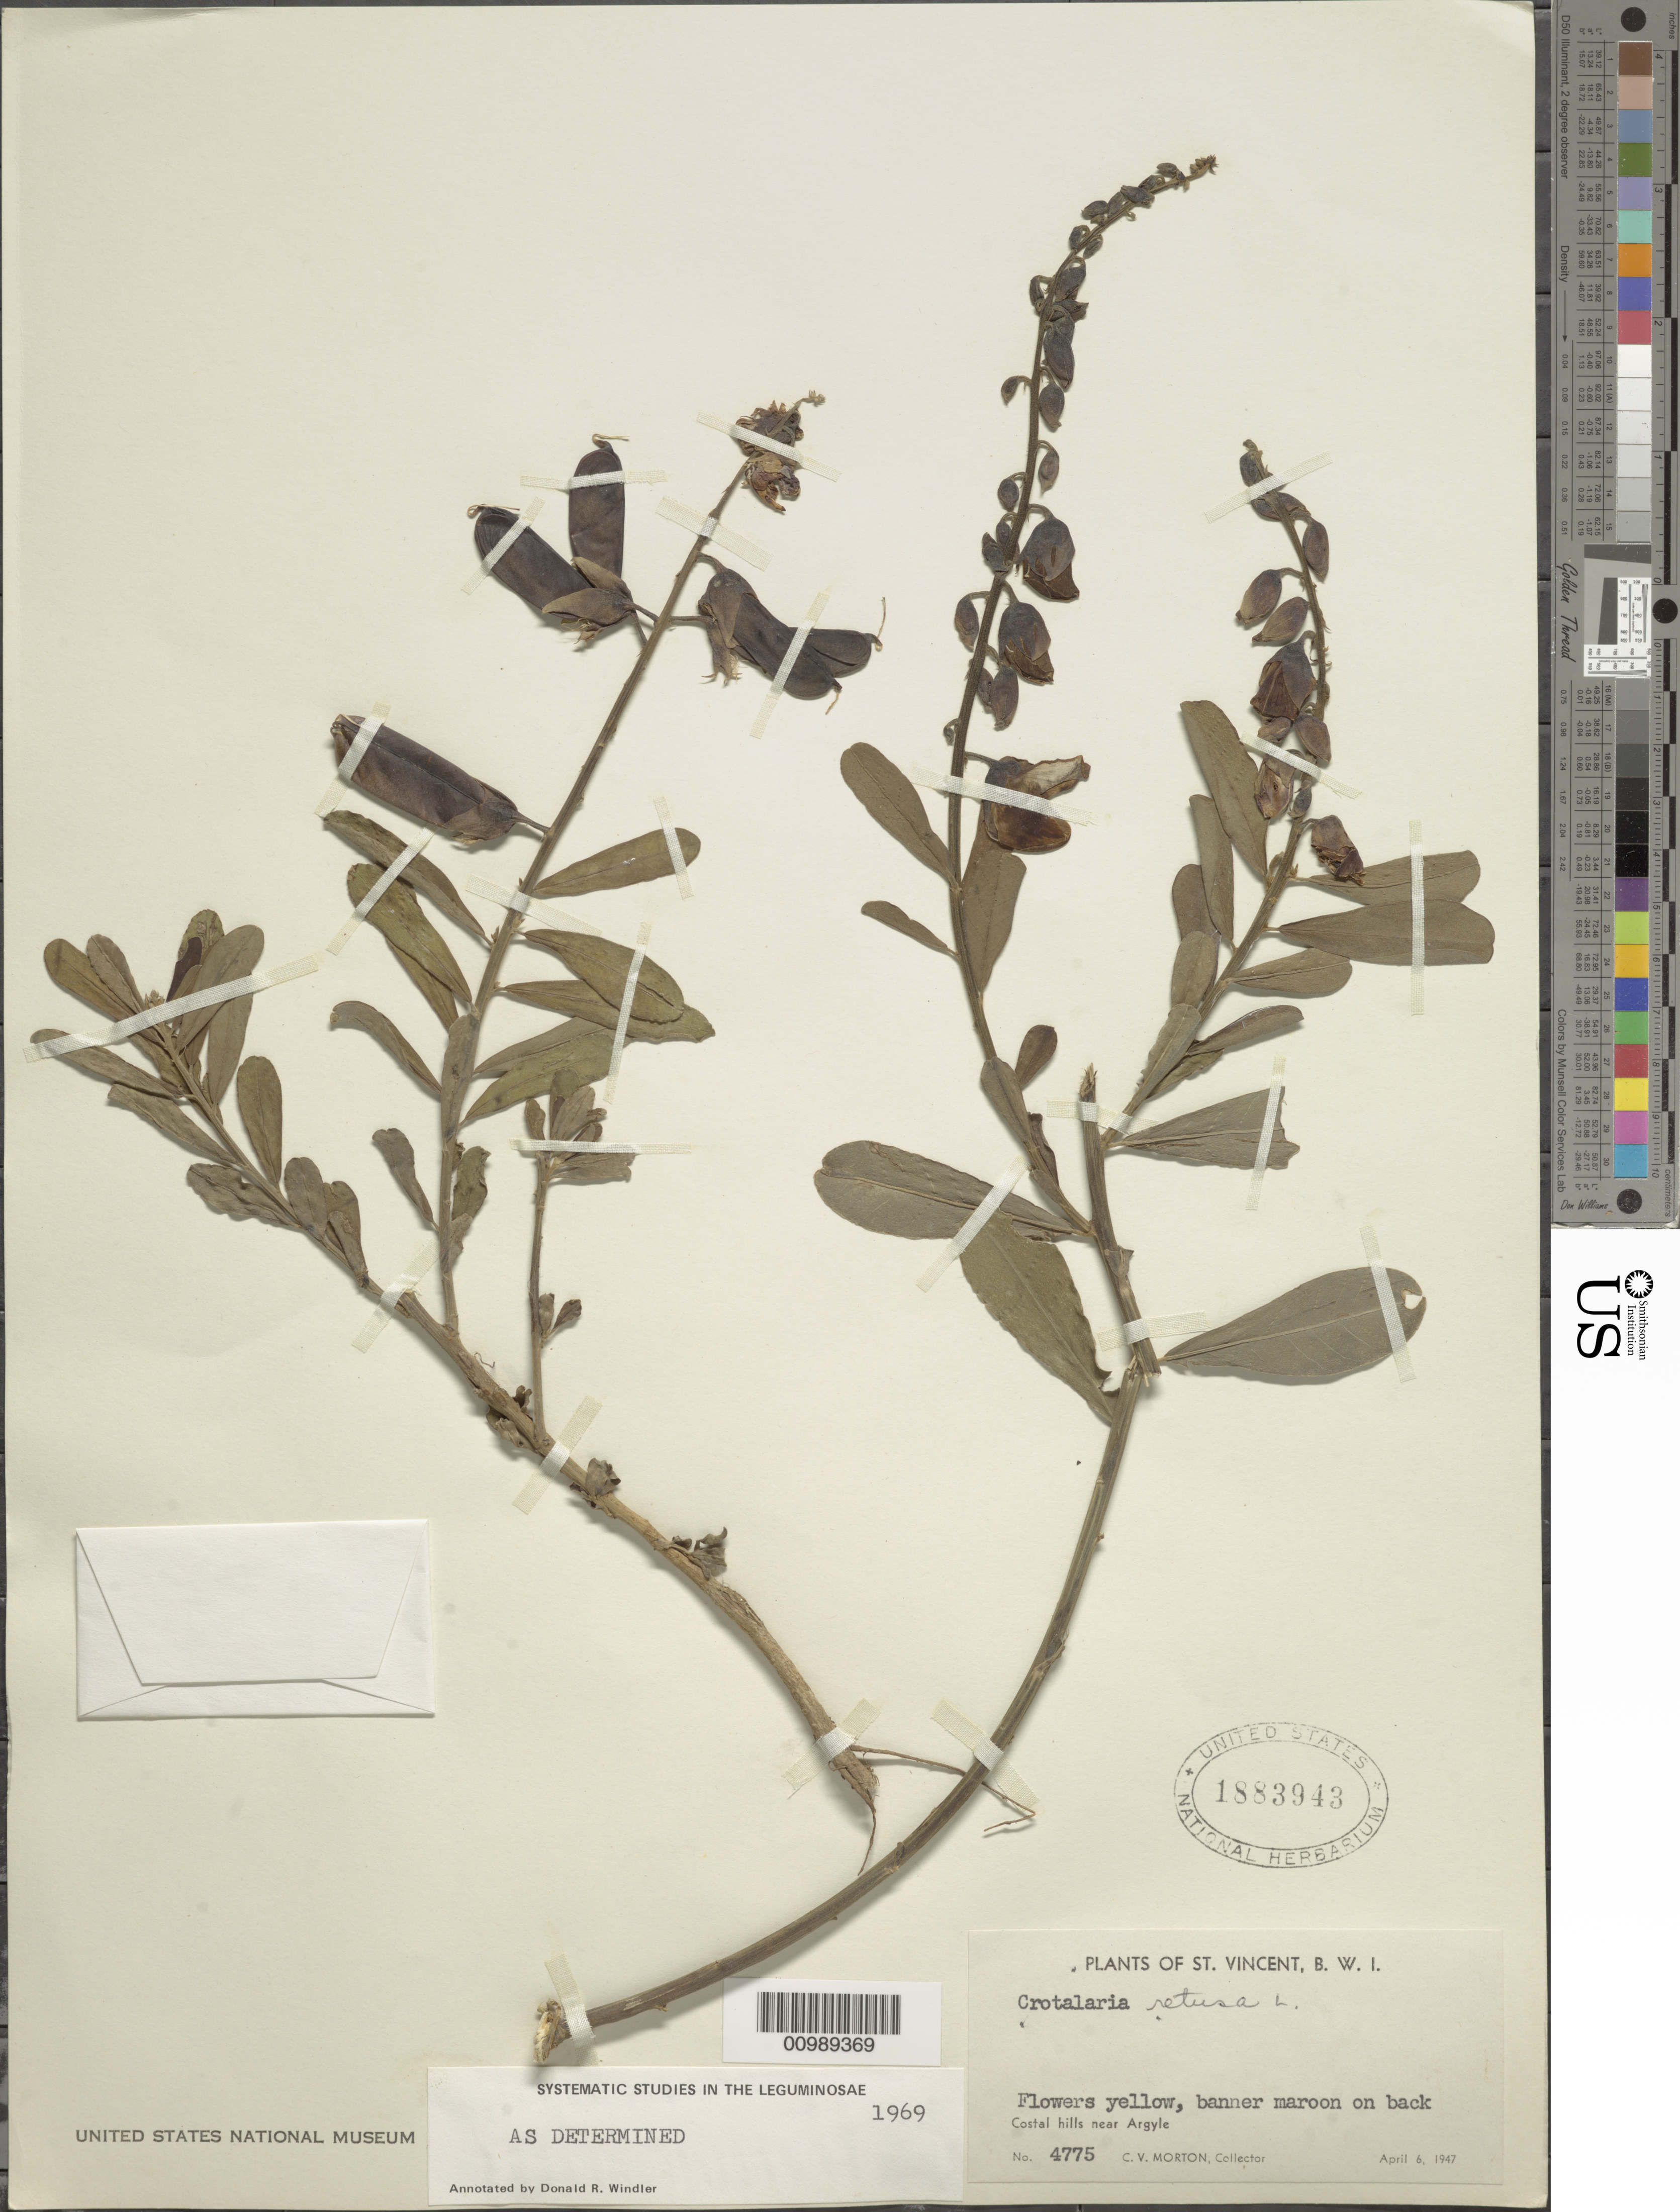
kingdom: Plantae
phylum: Tracheophyta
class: Magnoliopsida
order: Fabales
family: Fabaceae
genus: Crotalaria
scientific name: Crotalaria retusa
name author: L.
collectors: C. V. Morton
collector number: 4775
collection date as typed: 06 Apr 1947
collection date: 1947-04-06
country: St. Vincent - Grenadines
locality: Costal hills near Argyle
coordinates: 0 N, 0 E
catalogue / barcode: US 1883943